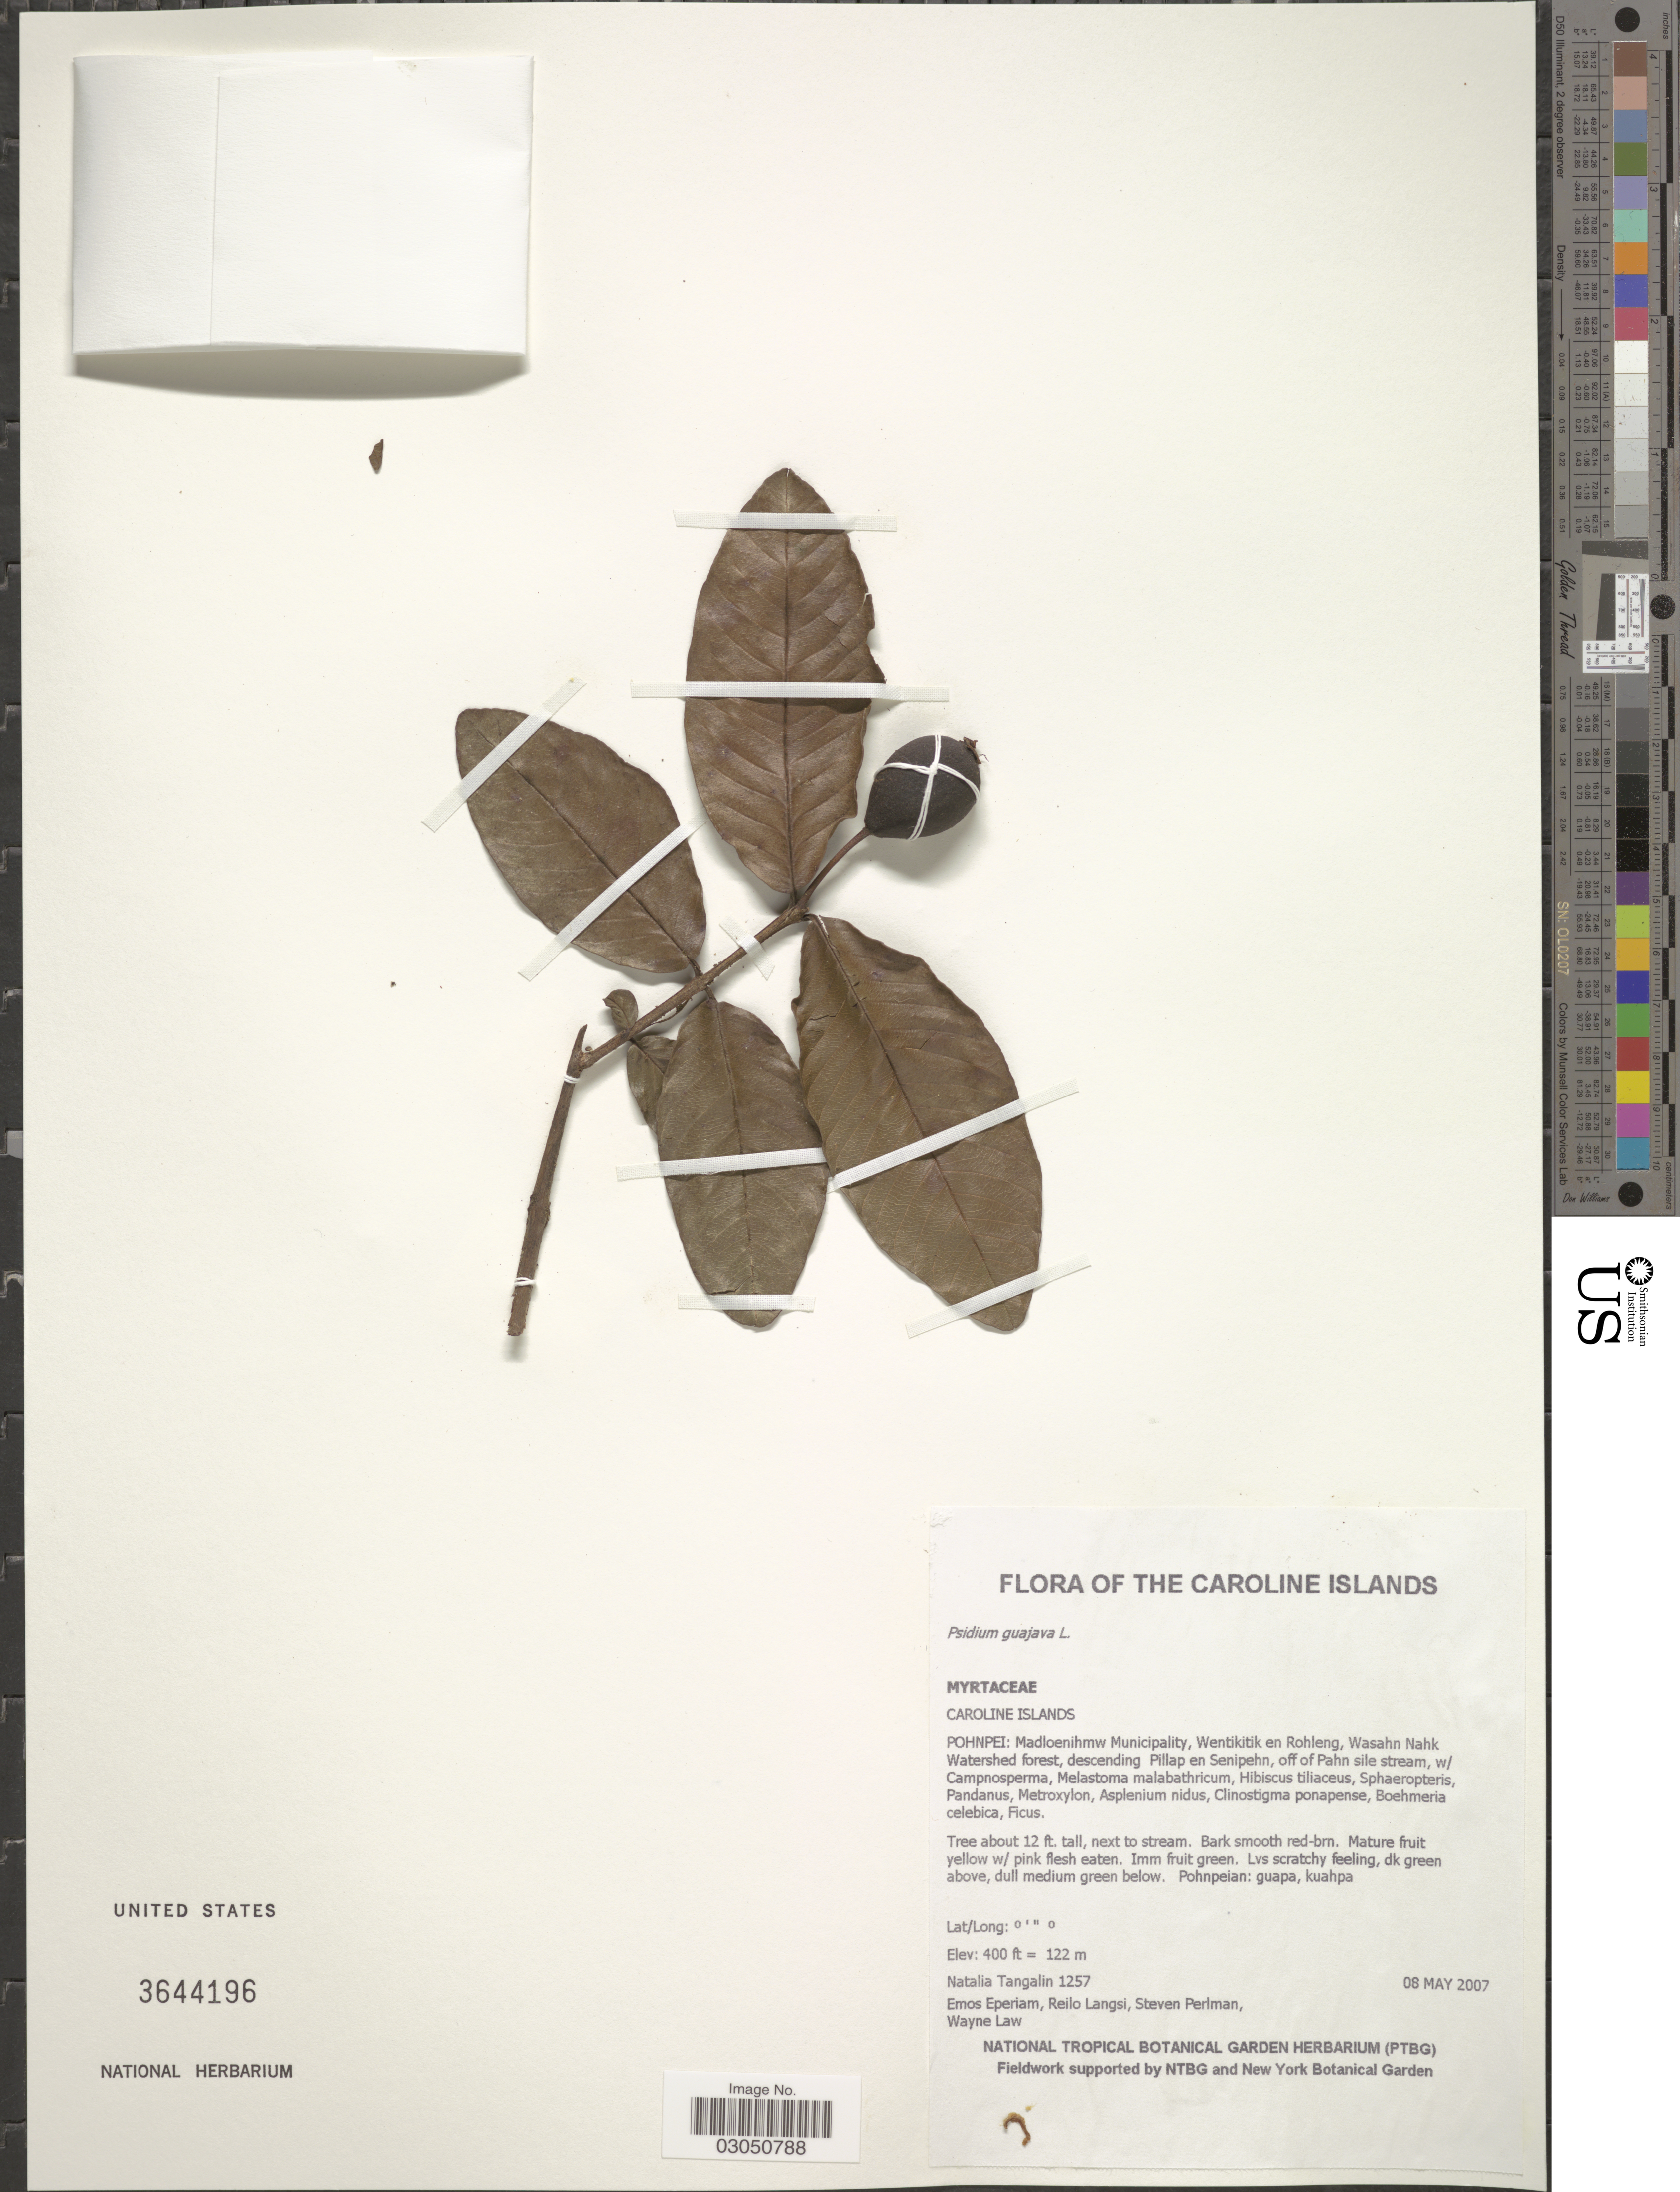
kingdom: Plantae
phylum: Tracheophyta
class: Magnoliopsida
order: Myrtales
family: Myrtaceae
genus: Psidium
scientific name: Psidium guajava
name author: L.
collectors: N. Tangalin, E. Eperiam, L. Reilo, S. P. Perlman & W. Law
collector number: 1257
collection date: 2007-05-08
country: Micronesia, Federated States of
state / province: Pohnpei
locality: The Caroline Islands. Madloenihmw Municipality, Wentikitik en Rohleng, Wasahn Nahk Watershed forest, descending Pillap en Senipehn, off of Pahn sile stream.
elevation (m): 122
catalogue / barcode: US 3644196